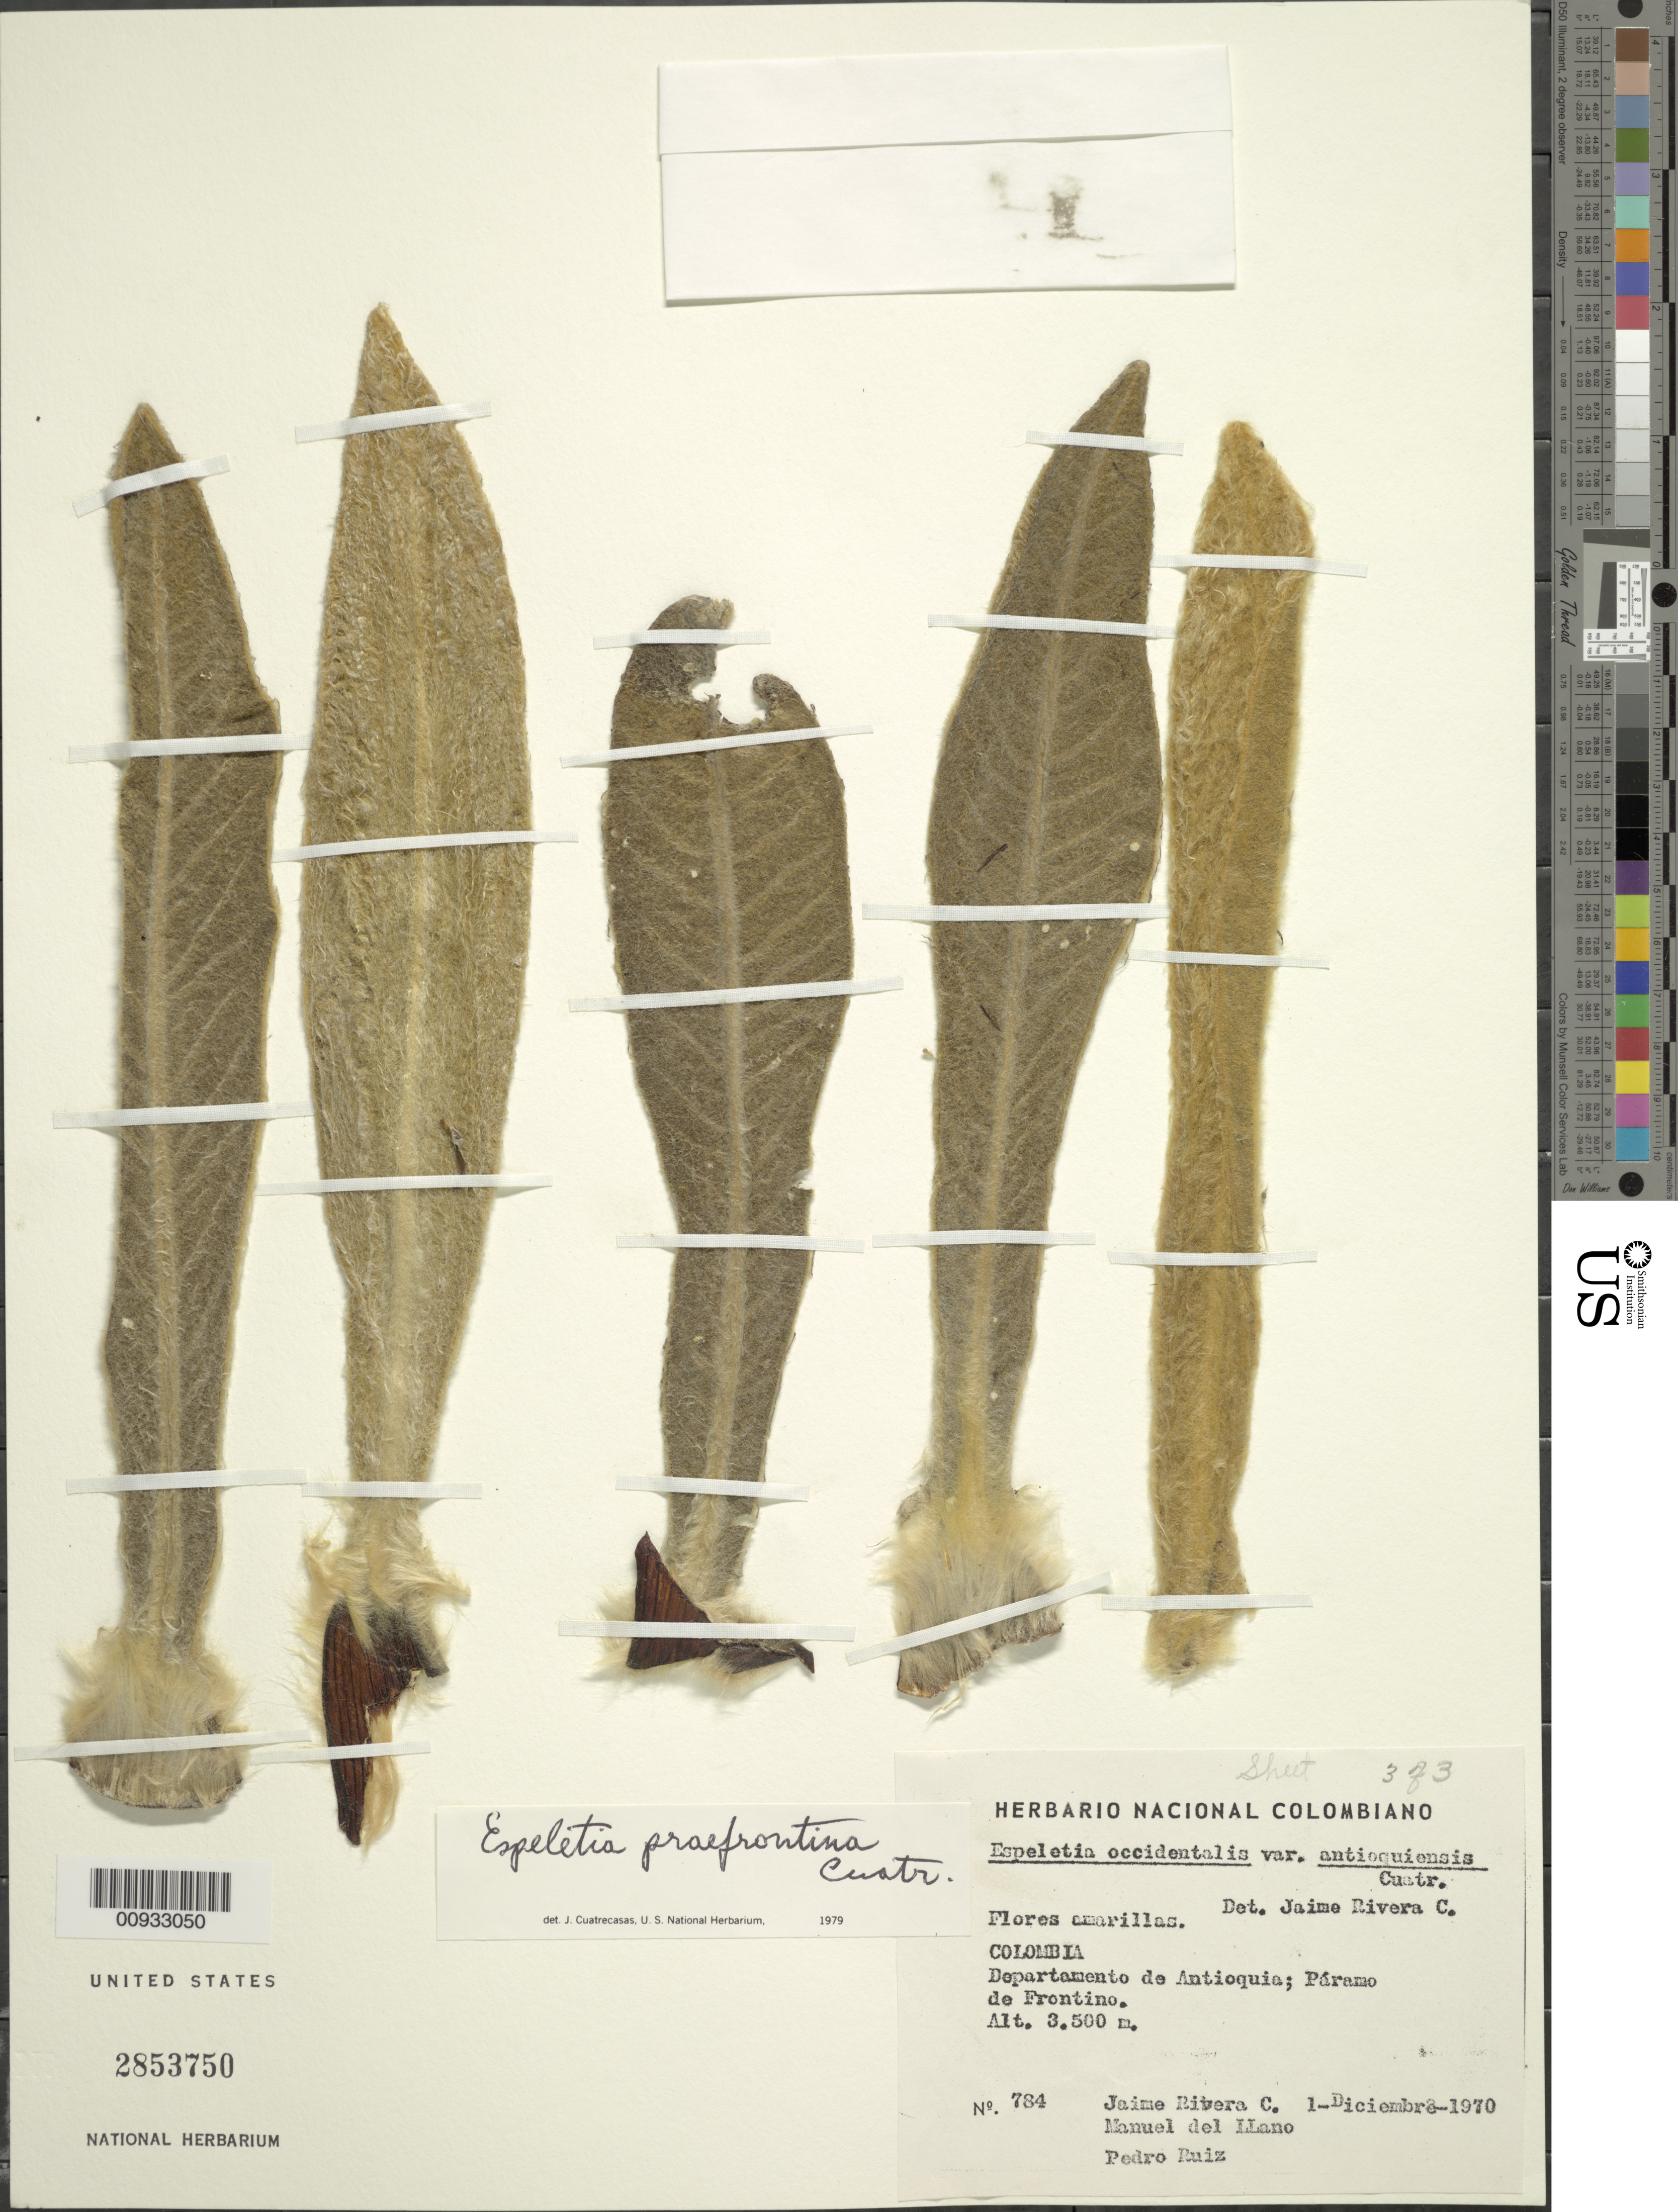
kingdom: Plantae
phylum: Tracheophyta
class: Magnoliopsida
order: Asterales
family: Asteraceae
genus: Espeletia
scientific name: Espeletia praefrontina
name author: Cuatrec.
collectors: J. Rivera, M. d. Llano & P. Ruiz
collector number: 784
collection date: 1970-12-01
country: Colombia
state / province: Antioquia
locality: Paramo de Frontino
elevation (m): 3500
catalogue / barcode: US 2853750